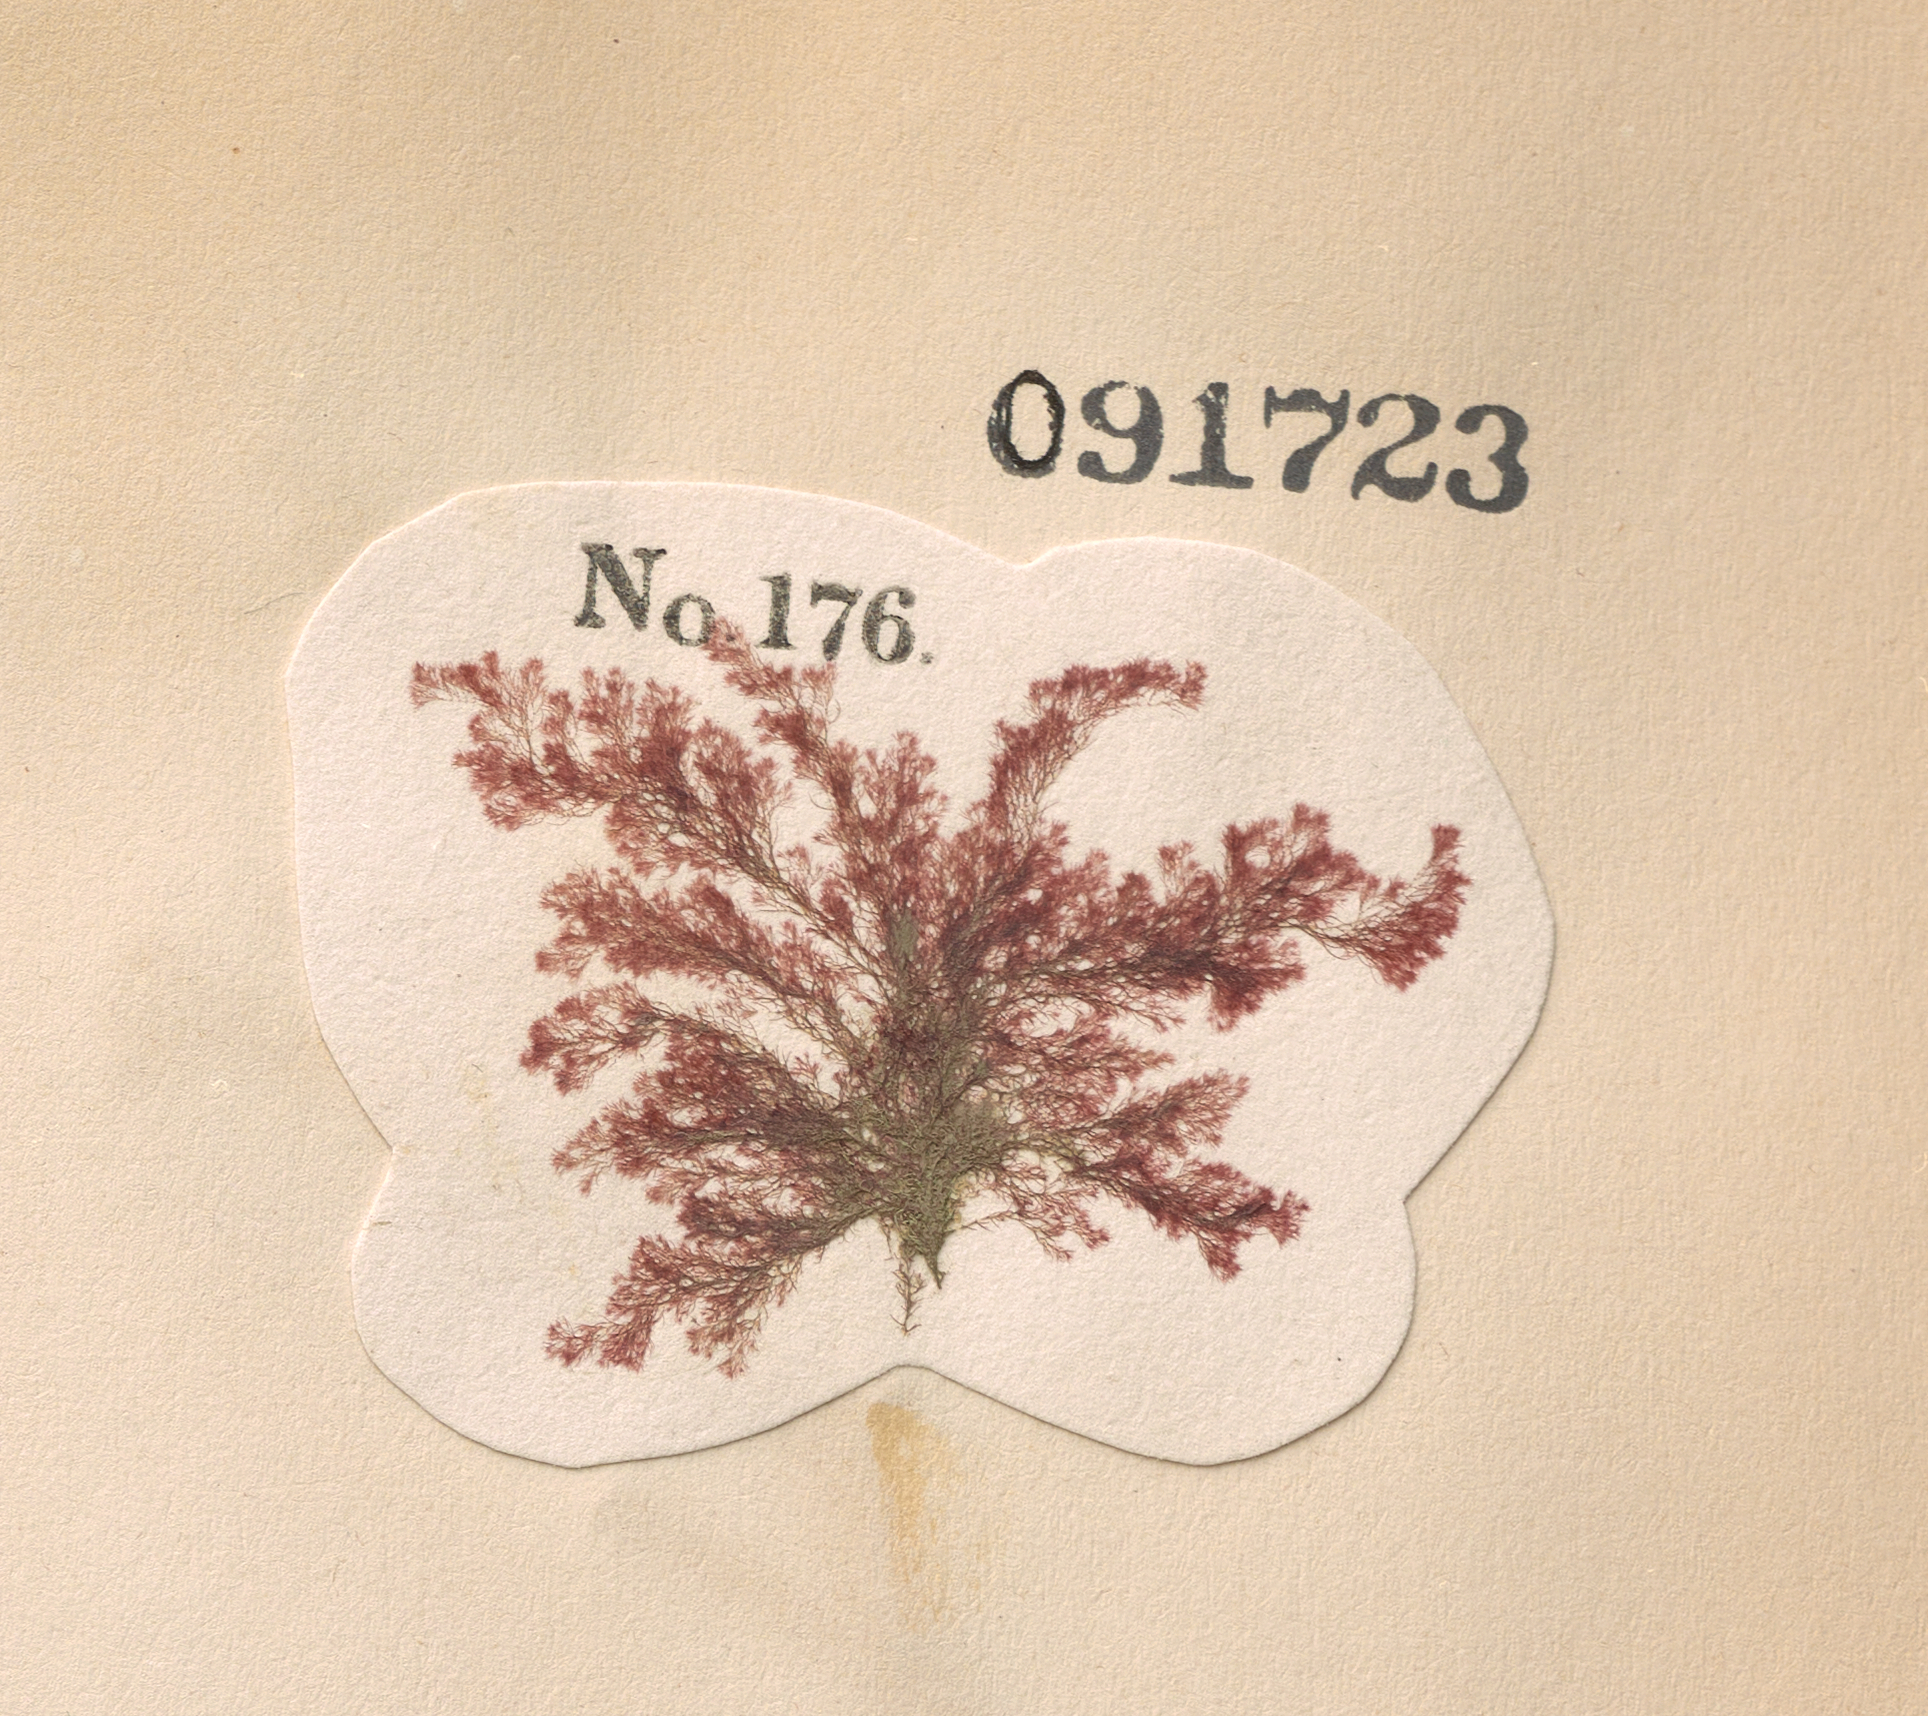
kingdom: Plantae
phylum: Rhodophyta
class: Florideophyceae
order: Ceramiales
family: Callithamniaceae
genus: Callithamnion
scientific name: Callithamnion tetragonum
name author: (With.) S.F. Gray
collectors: C. Durant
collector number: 176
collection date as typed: Spr 1850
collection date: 1850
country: United States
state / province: New York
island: Staten Island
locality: Port Richmond and Red Hook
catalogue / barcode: US 91723